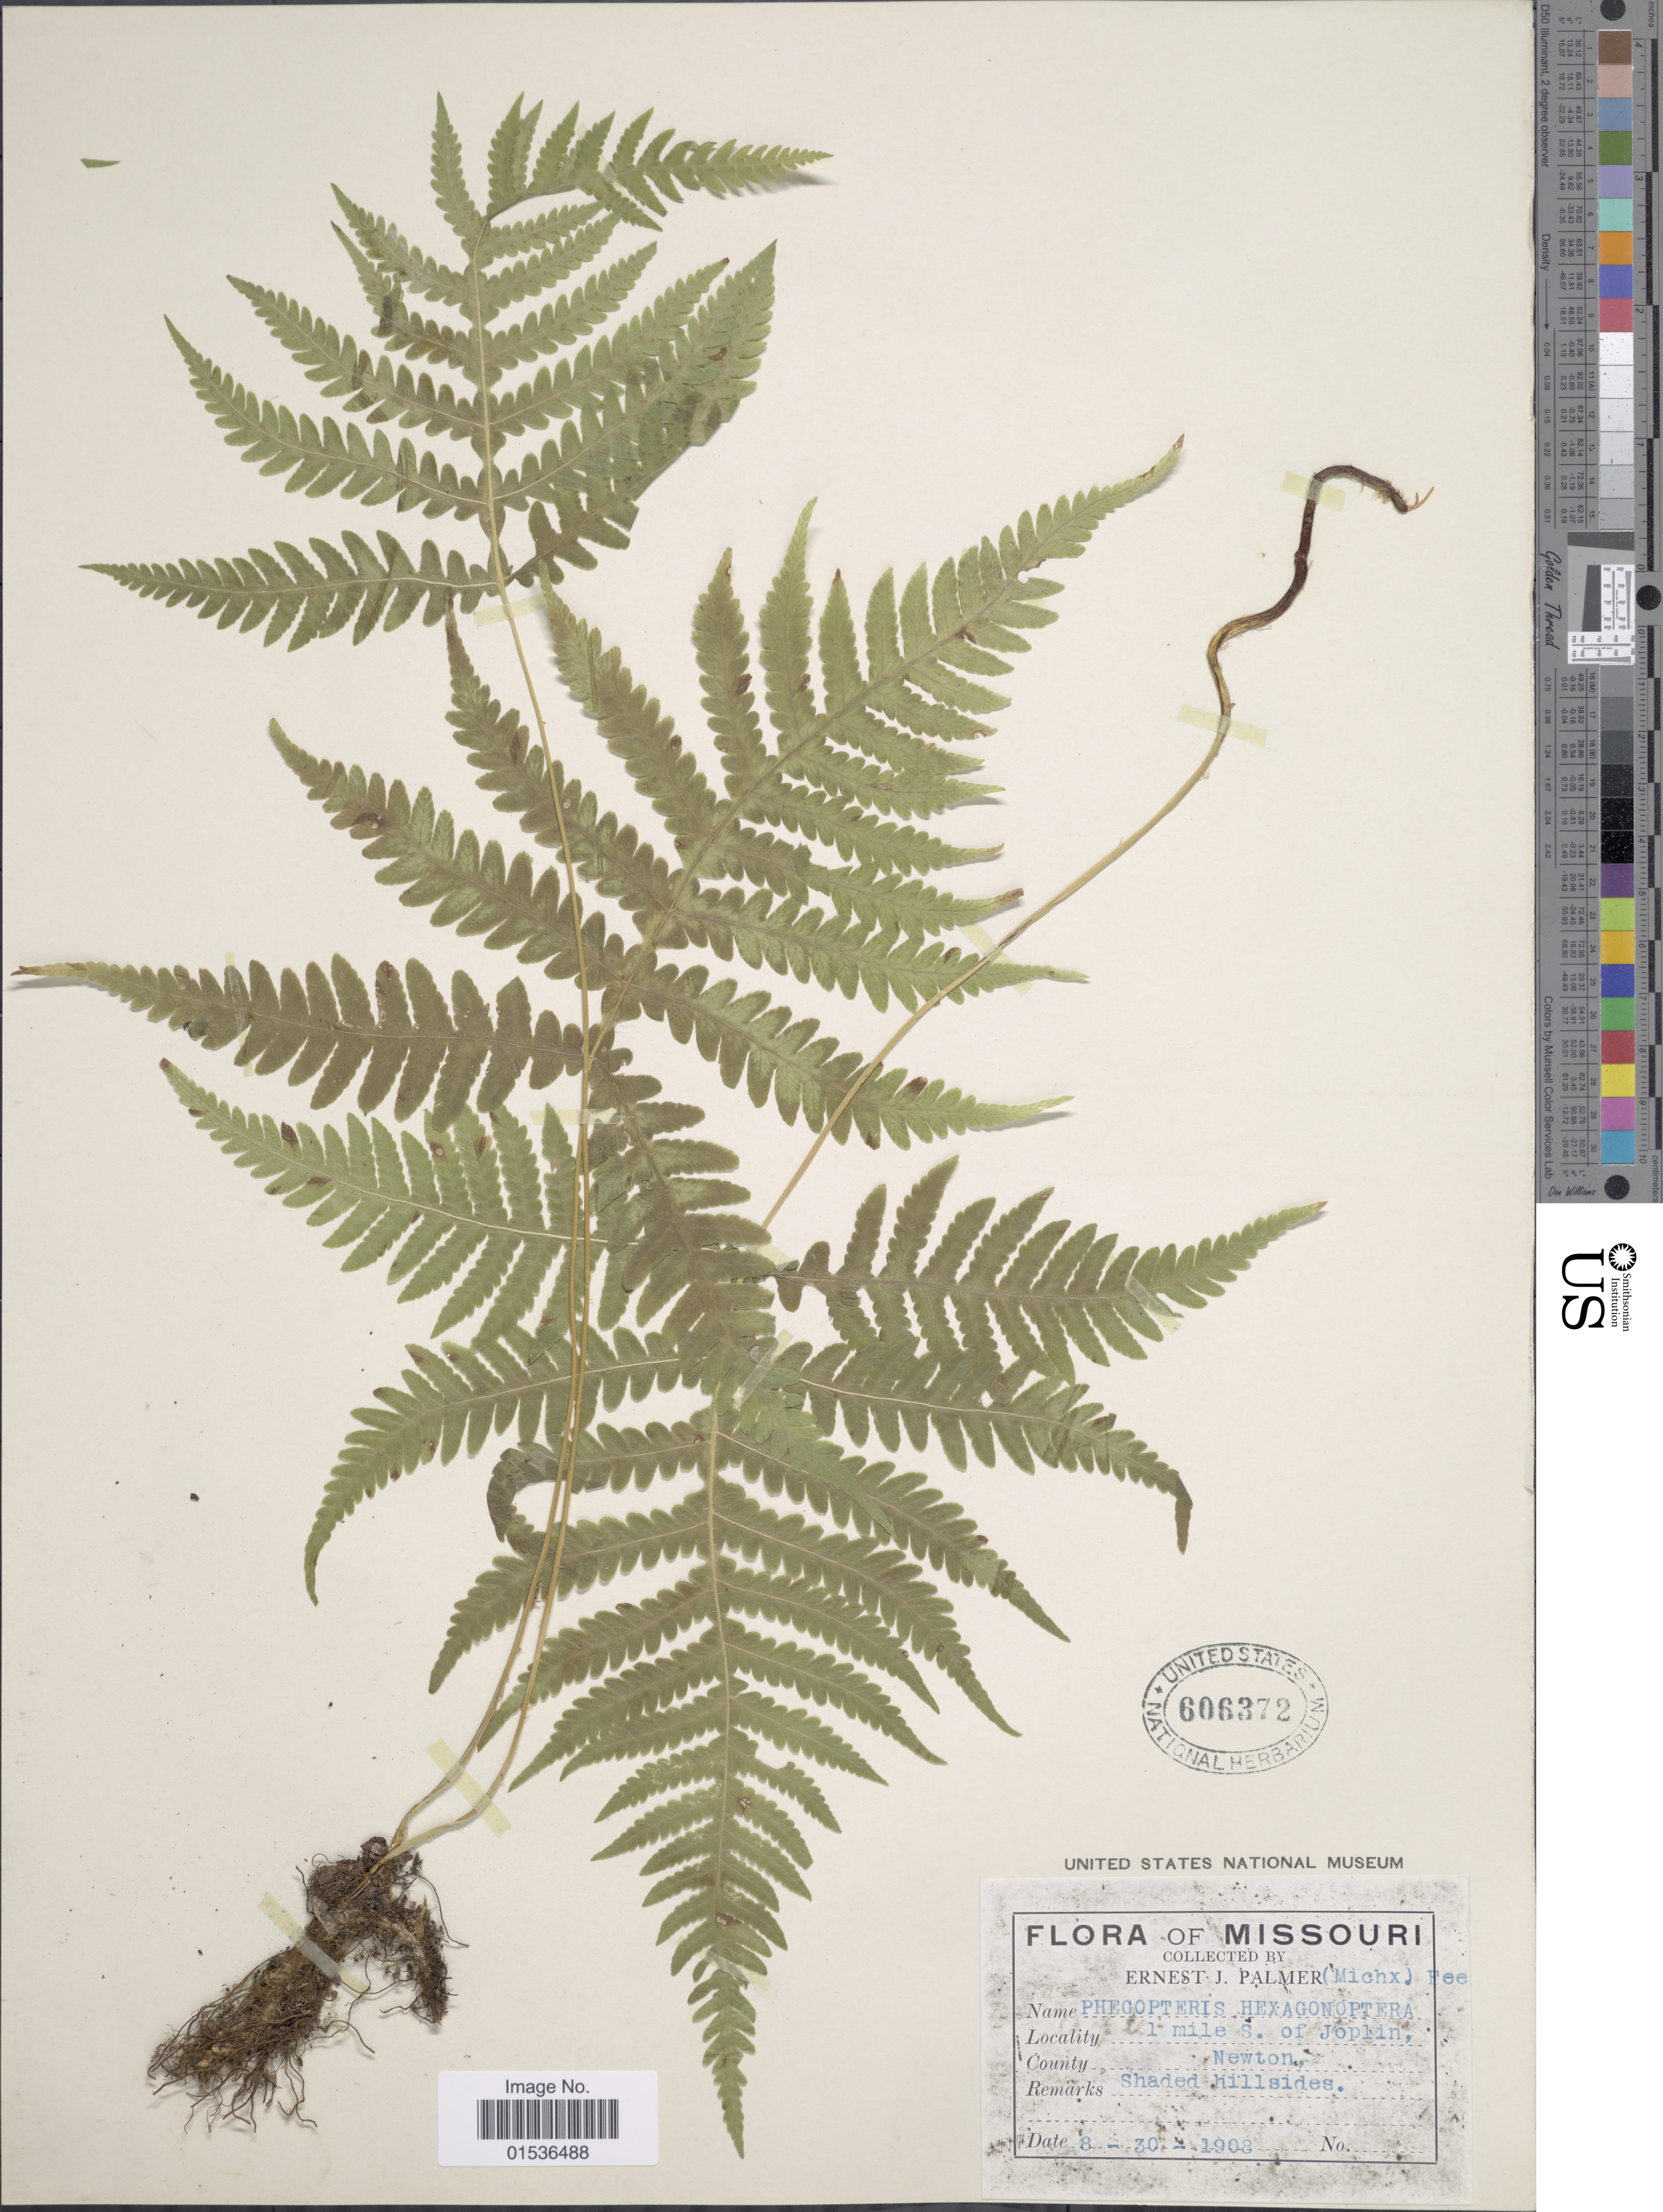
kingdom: Plantae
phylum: Tracheophyta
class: Polypodiopsida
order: Polypodiales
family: Thelypteridaceae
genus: Phegopteris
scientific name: Phegopteris hexagonoptera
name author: (Michx.) Fée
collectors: E. J. Palmer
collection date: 1908-08-30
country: United States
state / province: Missouri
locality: Missouri, County Newton. Shaded Hillsides.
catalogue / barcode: US 606372